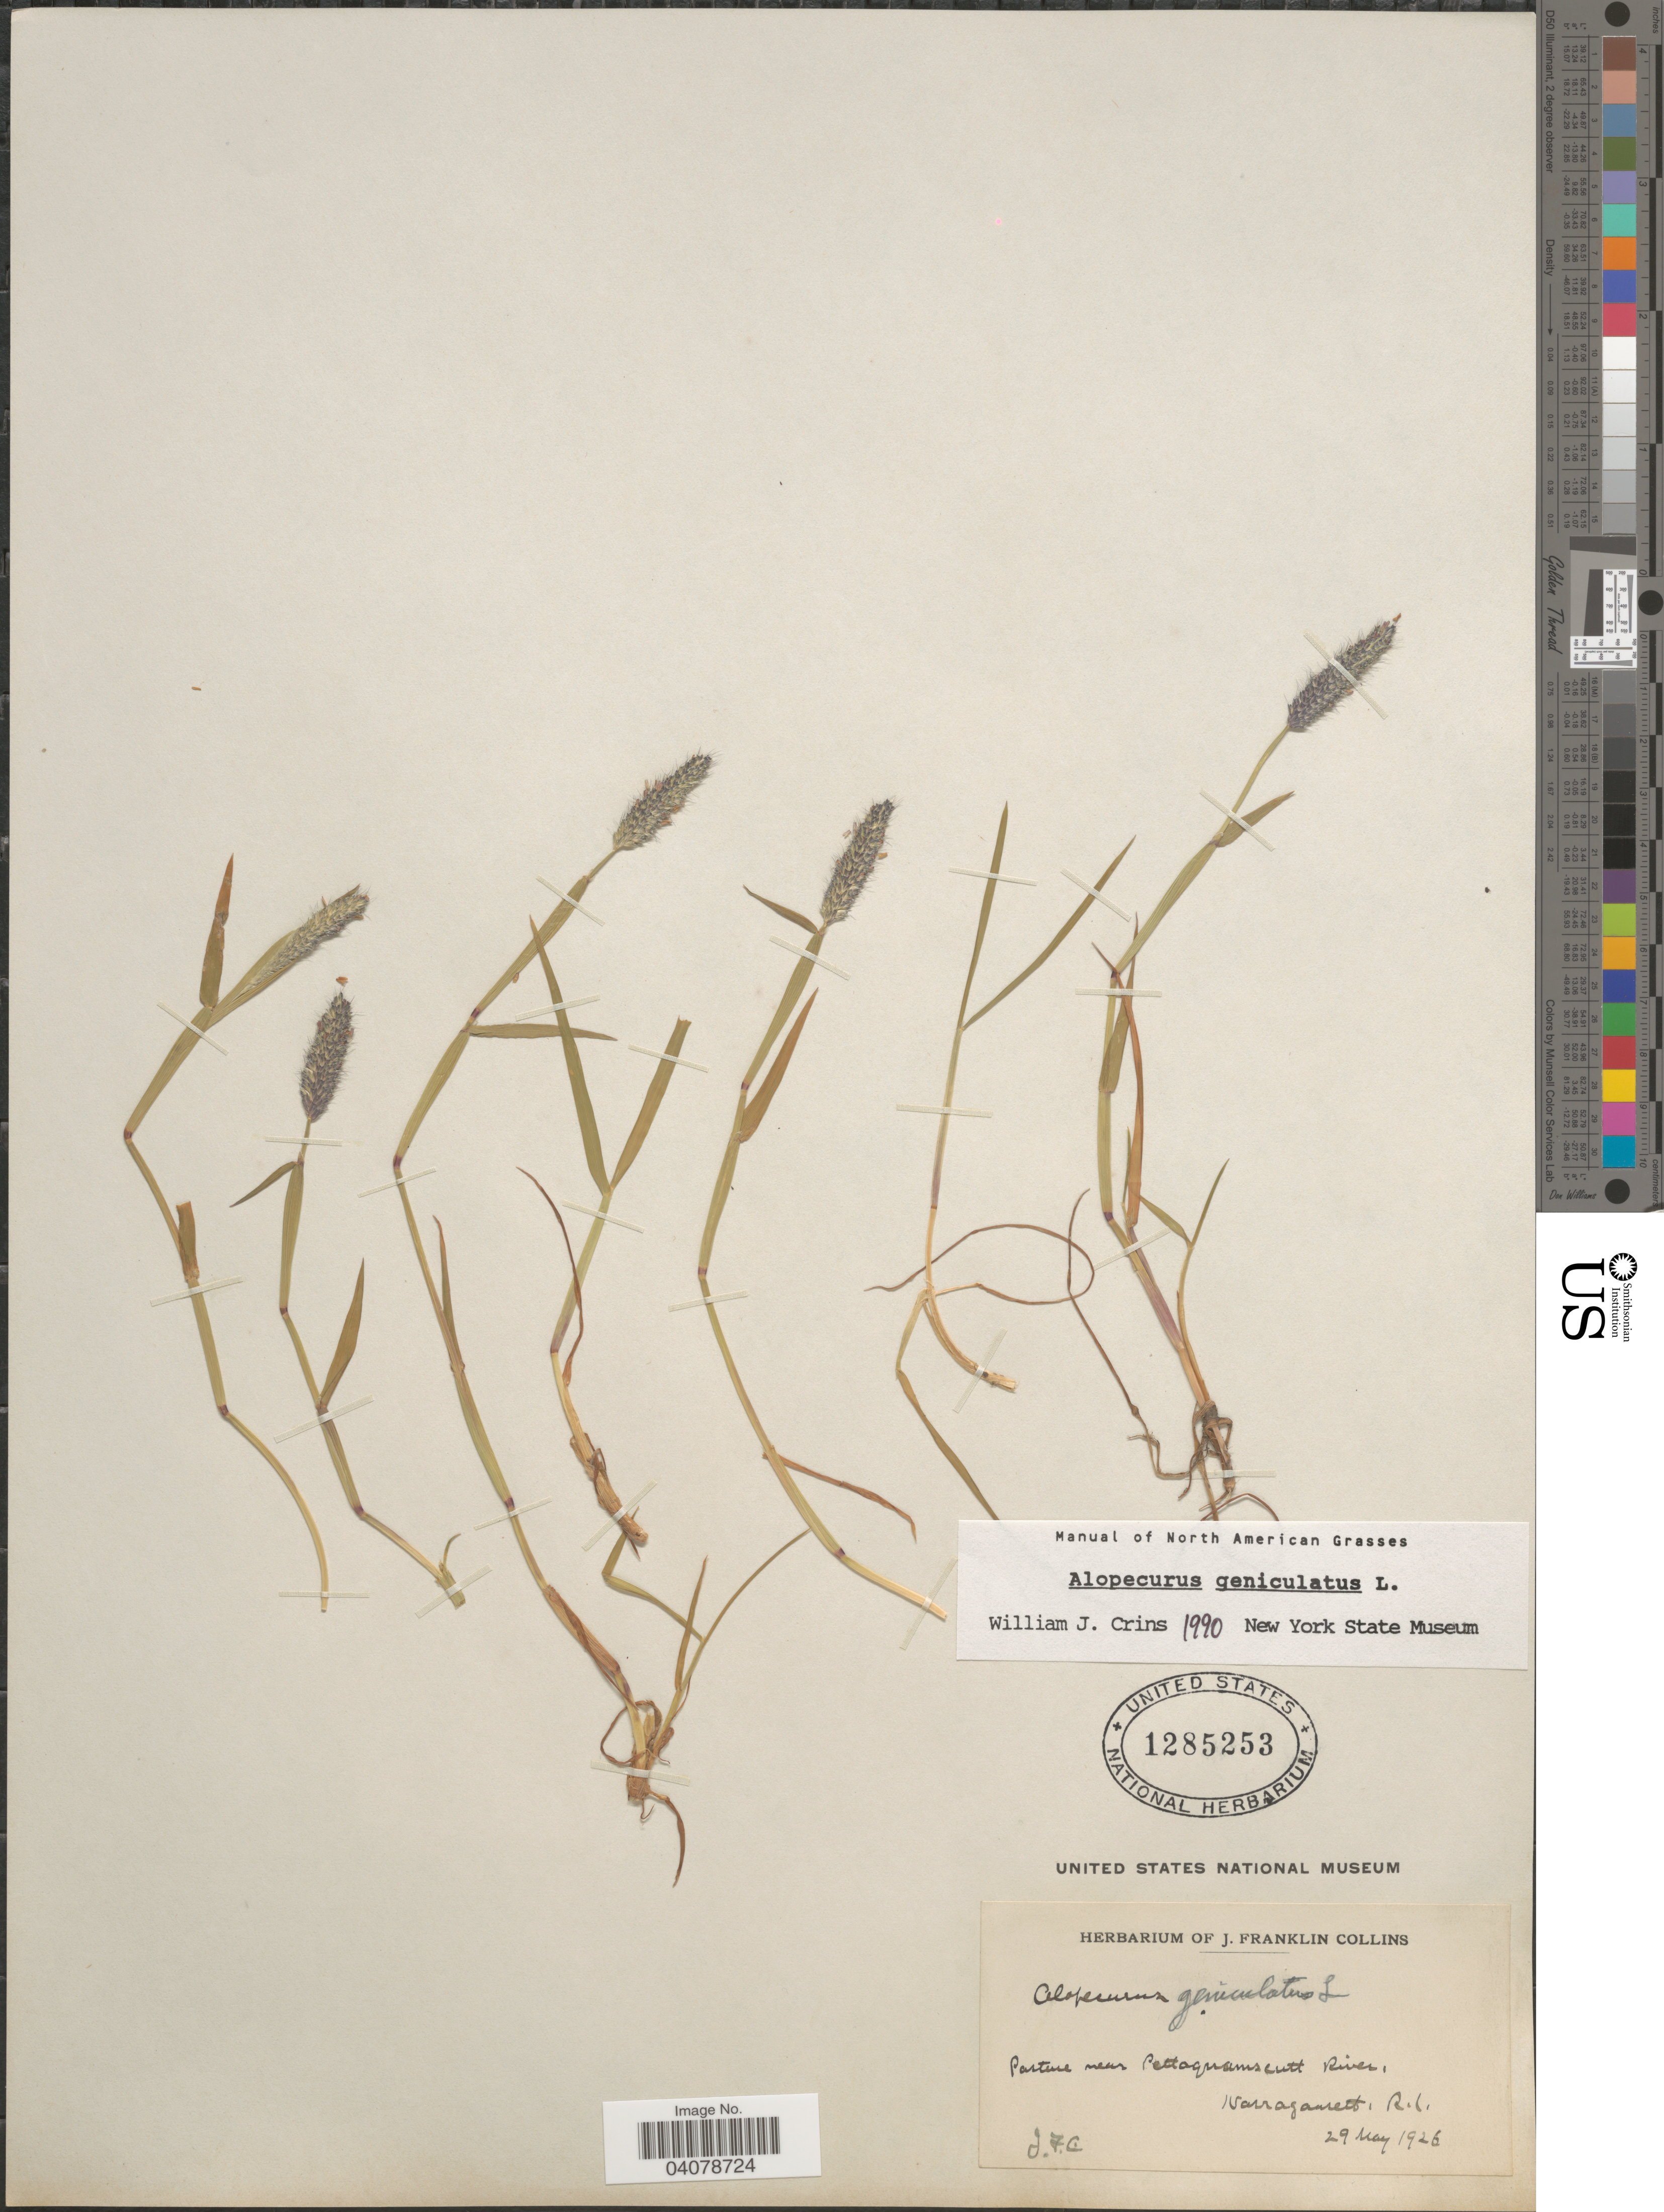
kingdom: Plantae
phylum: Tracheophyta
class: Liliopsida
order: Poales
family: Poaceae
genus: Alopecurus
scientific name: Alopecurus geniculatus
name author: L.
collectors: J. Collins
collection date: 1926-05-29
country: United States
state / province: Rhode Island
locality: Pasture near Pettoquamscutt River, Narragansett.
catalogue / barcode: US 1285253